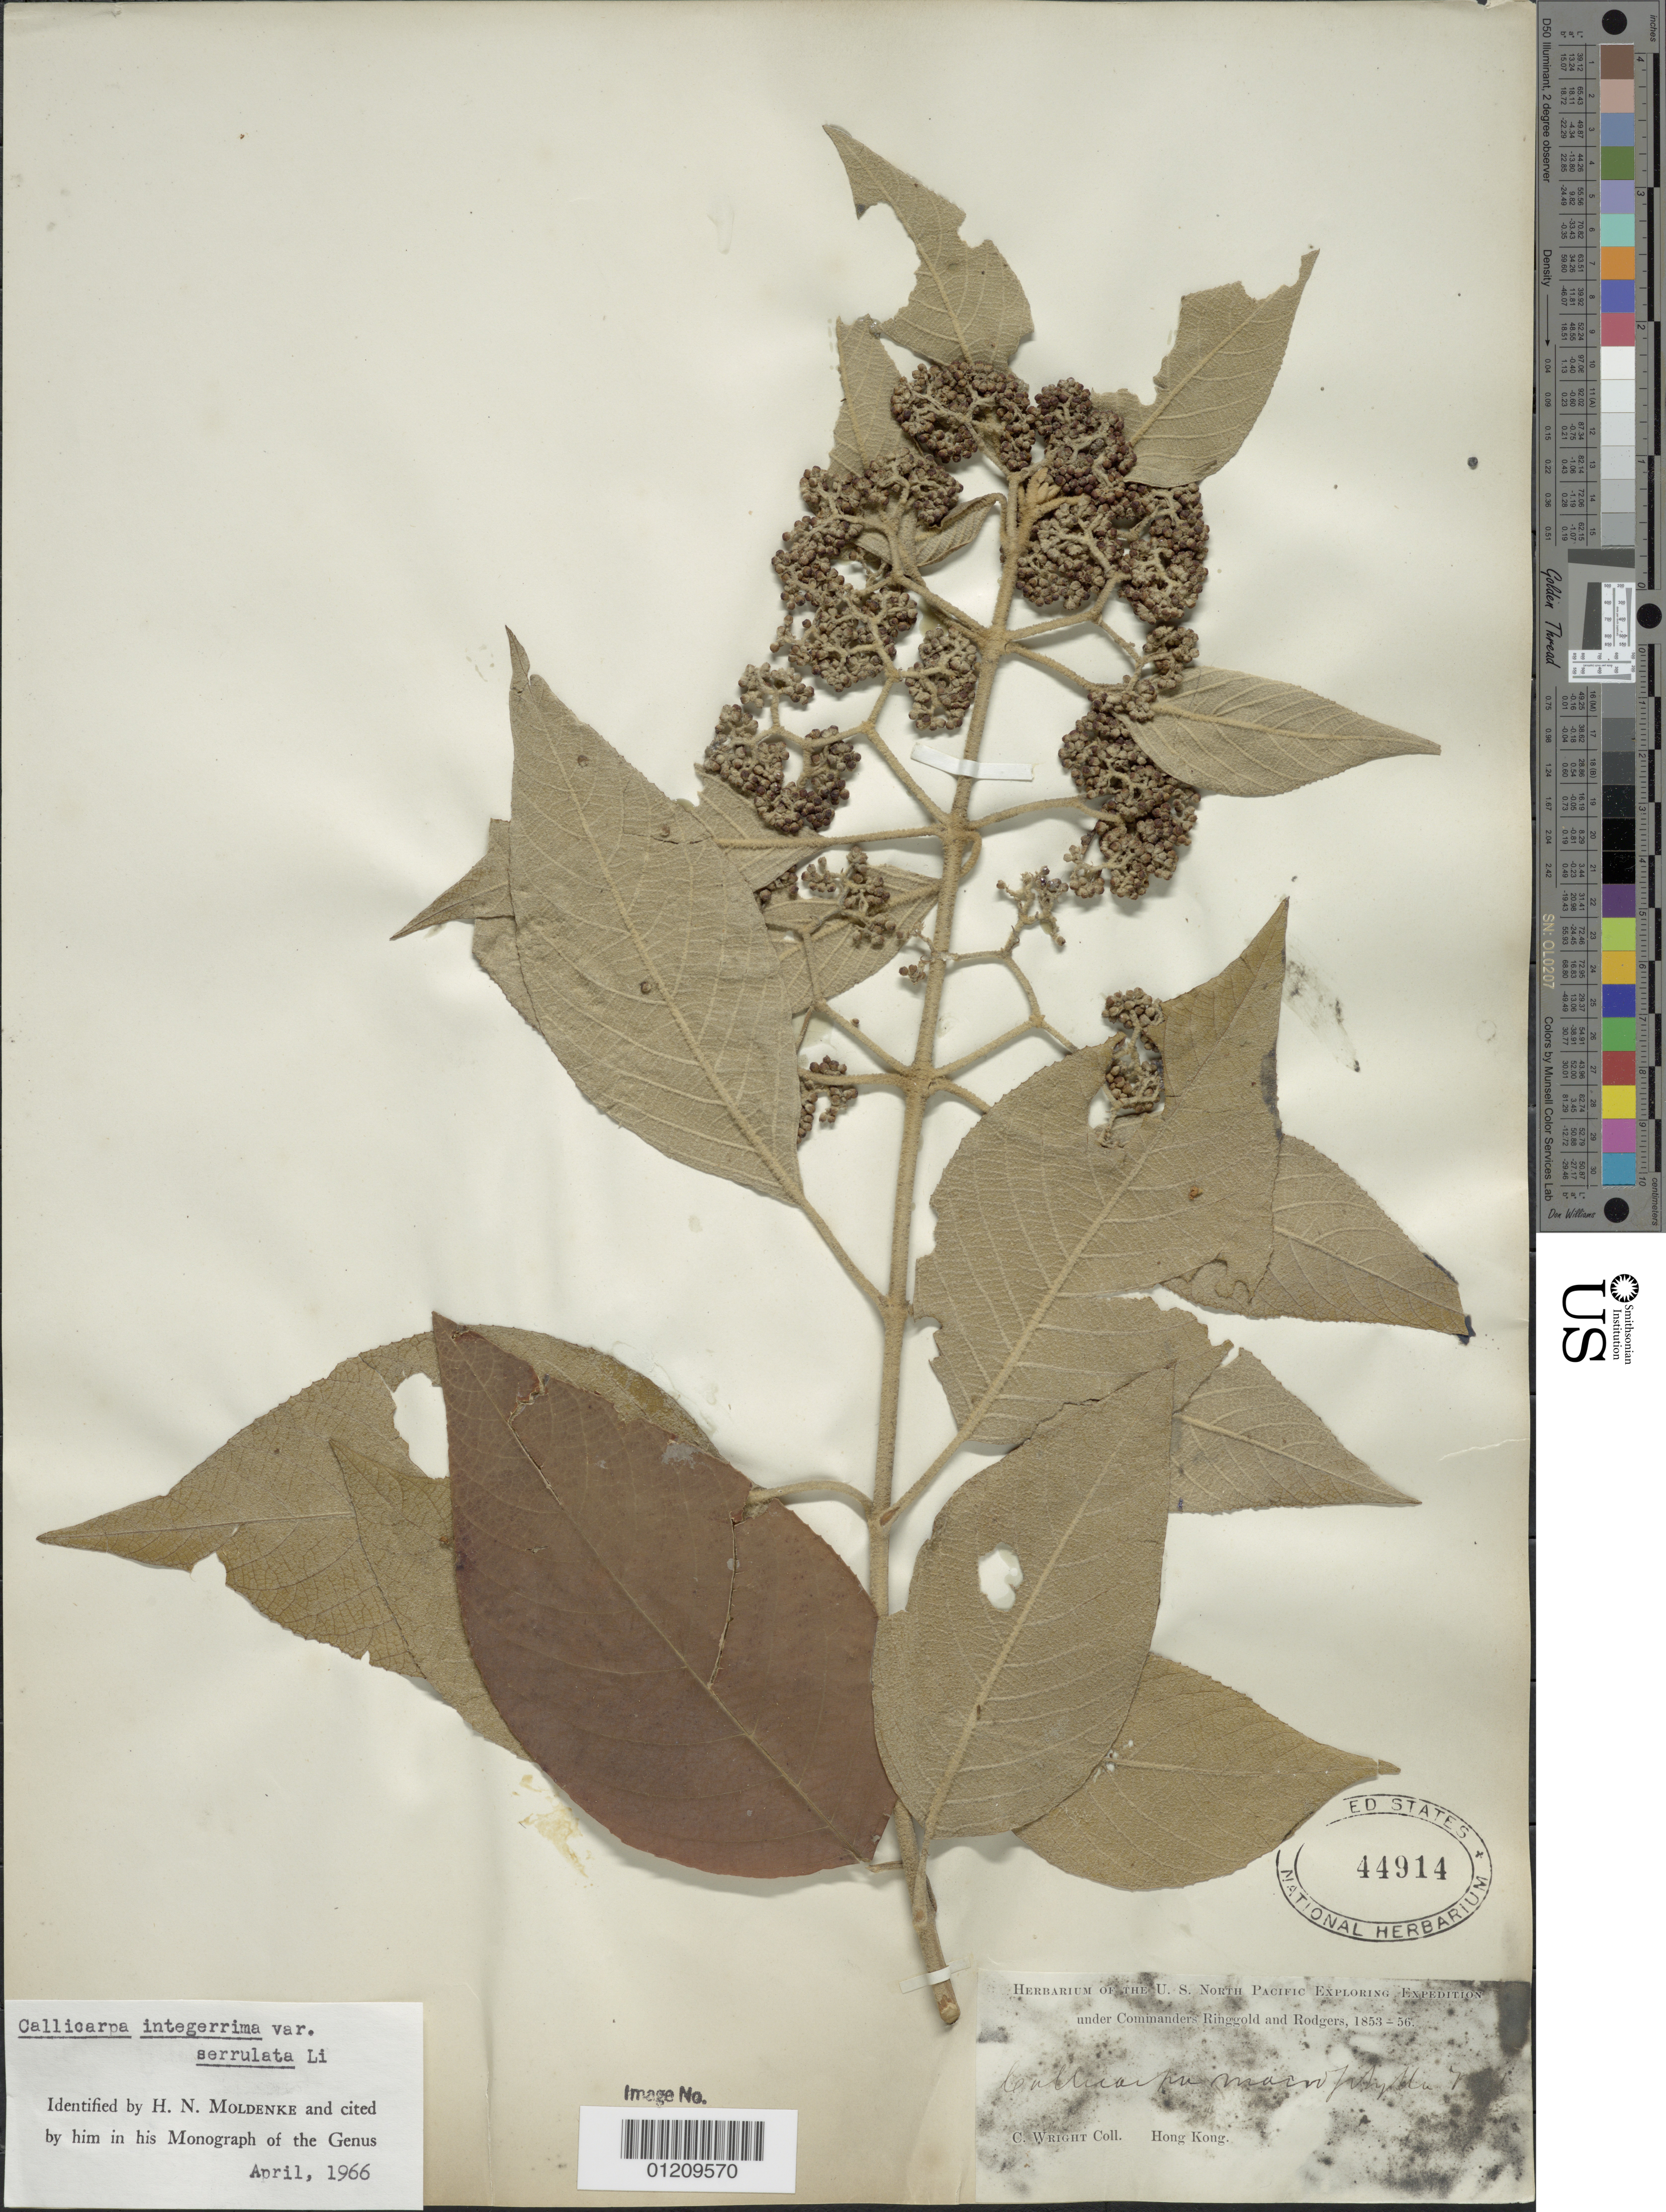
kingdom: Plantae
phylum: Tracheophyta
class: Magnoliopsida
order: Lamiales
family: Lamiaceae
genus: Callicarpa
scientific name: Callicarpa integerrima var. serrulata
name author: H.L. Li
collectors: C. Wright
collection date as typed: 1853 to -- -- 1856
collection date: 1853/1856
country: China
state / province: Hong Kong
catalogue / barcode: US 44914